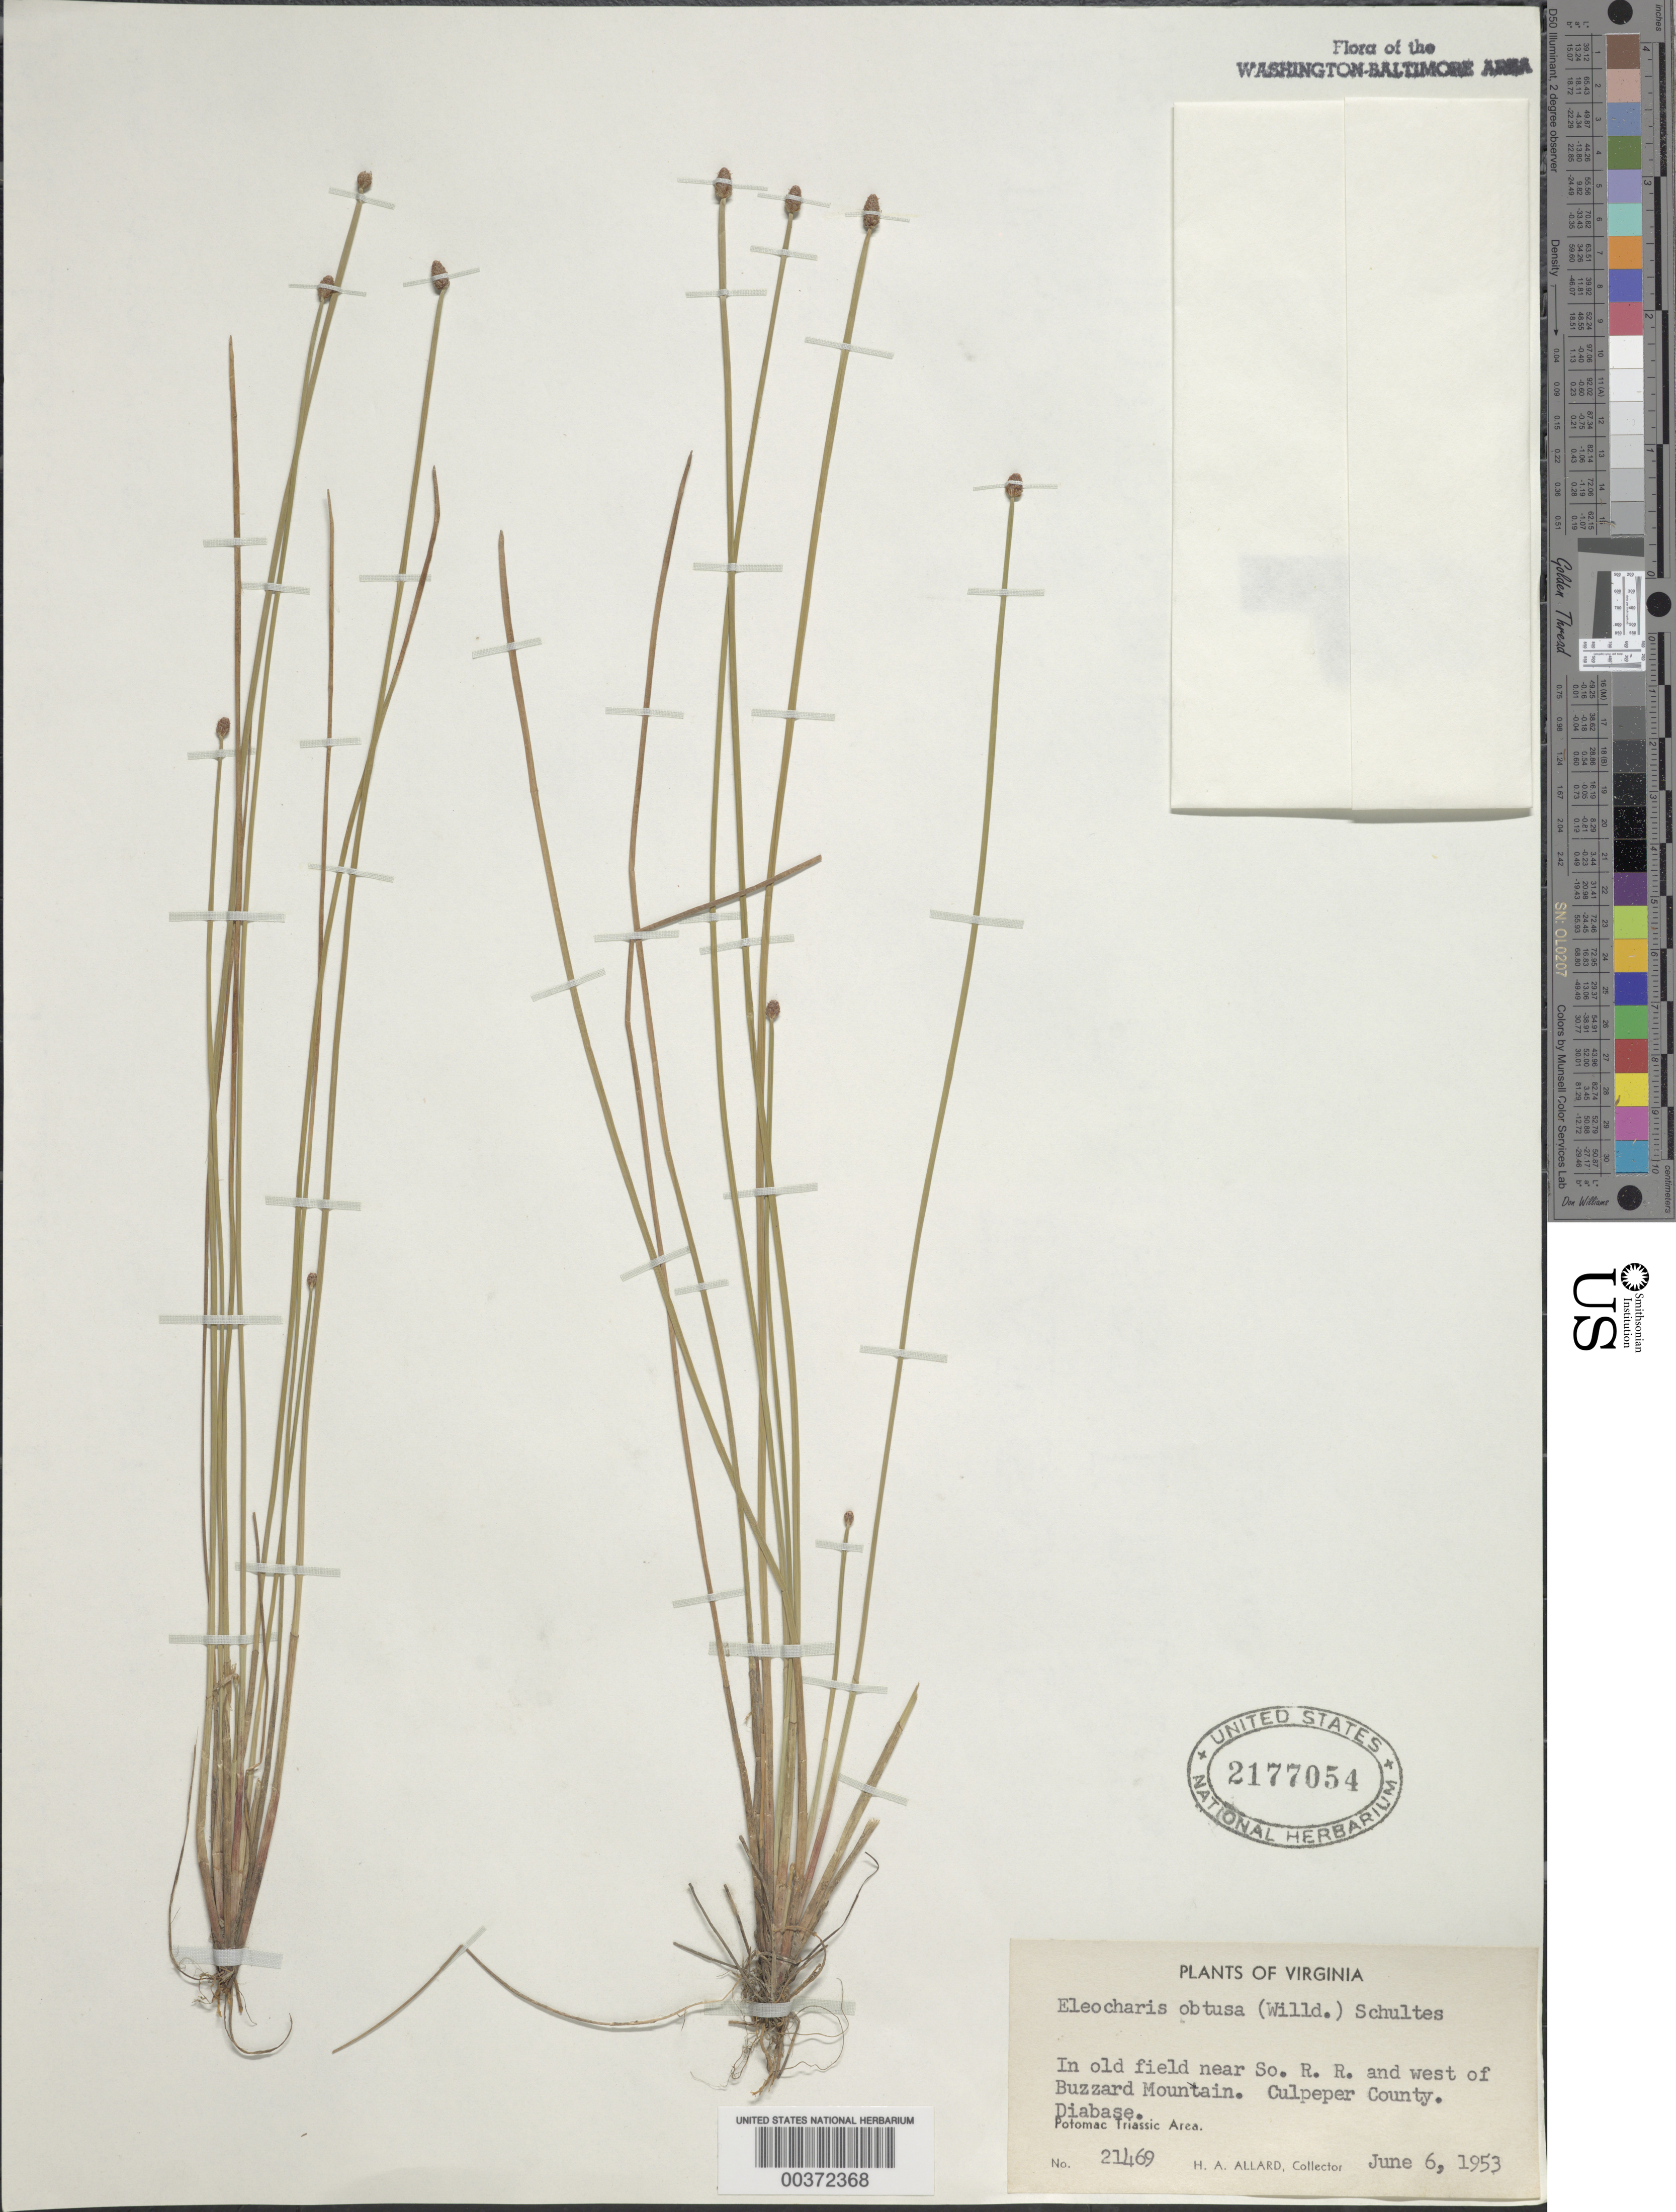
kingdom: Plantae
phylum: Tracheophyta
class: Liliopsida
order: Poales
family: Cyperaceae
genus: Eleocharis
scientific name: Eleocharis obtusa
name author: (Willd.) Schult.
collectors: H. A. Allard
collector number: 21469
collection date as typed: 06 Jun 1953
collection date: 1953-06-06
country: United States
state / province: Virginia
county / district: Culpeper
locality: Southern Railroad, west of Buzzard Mountain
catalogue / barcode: US 2177054